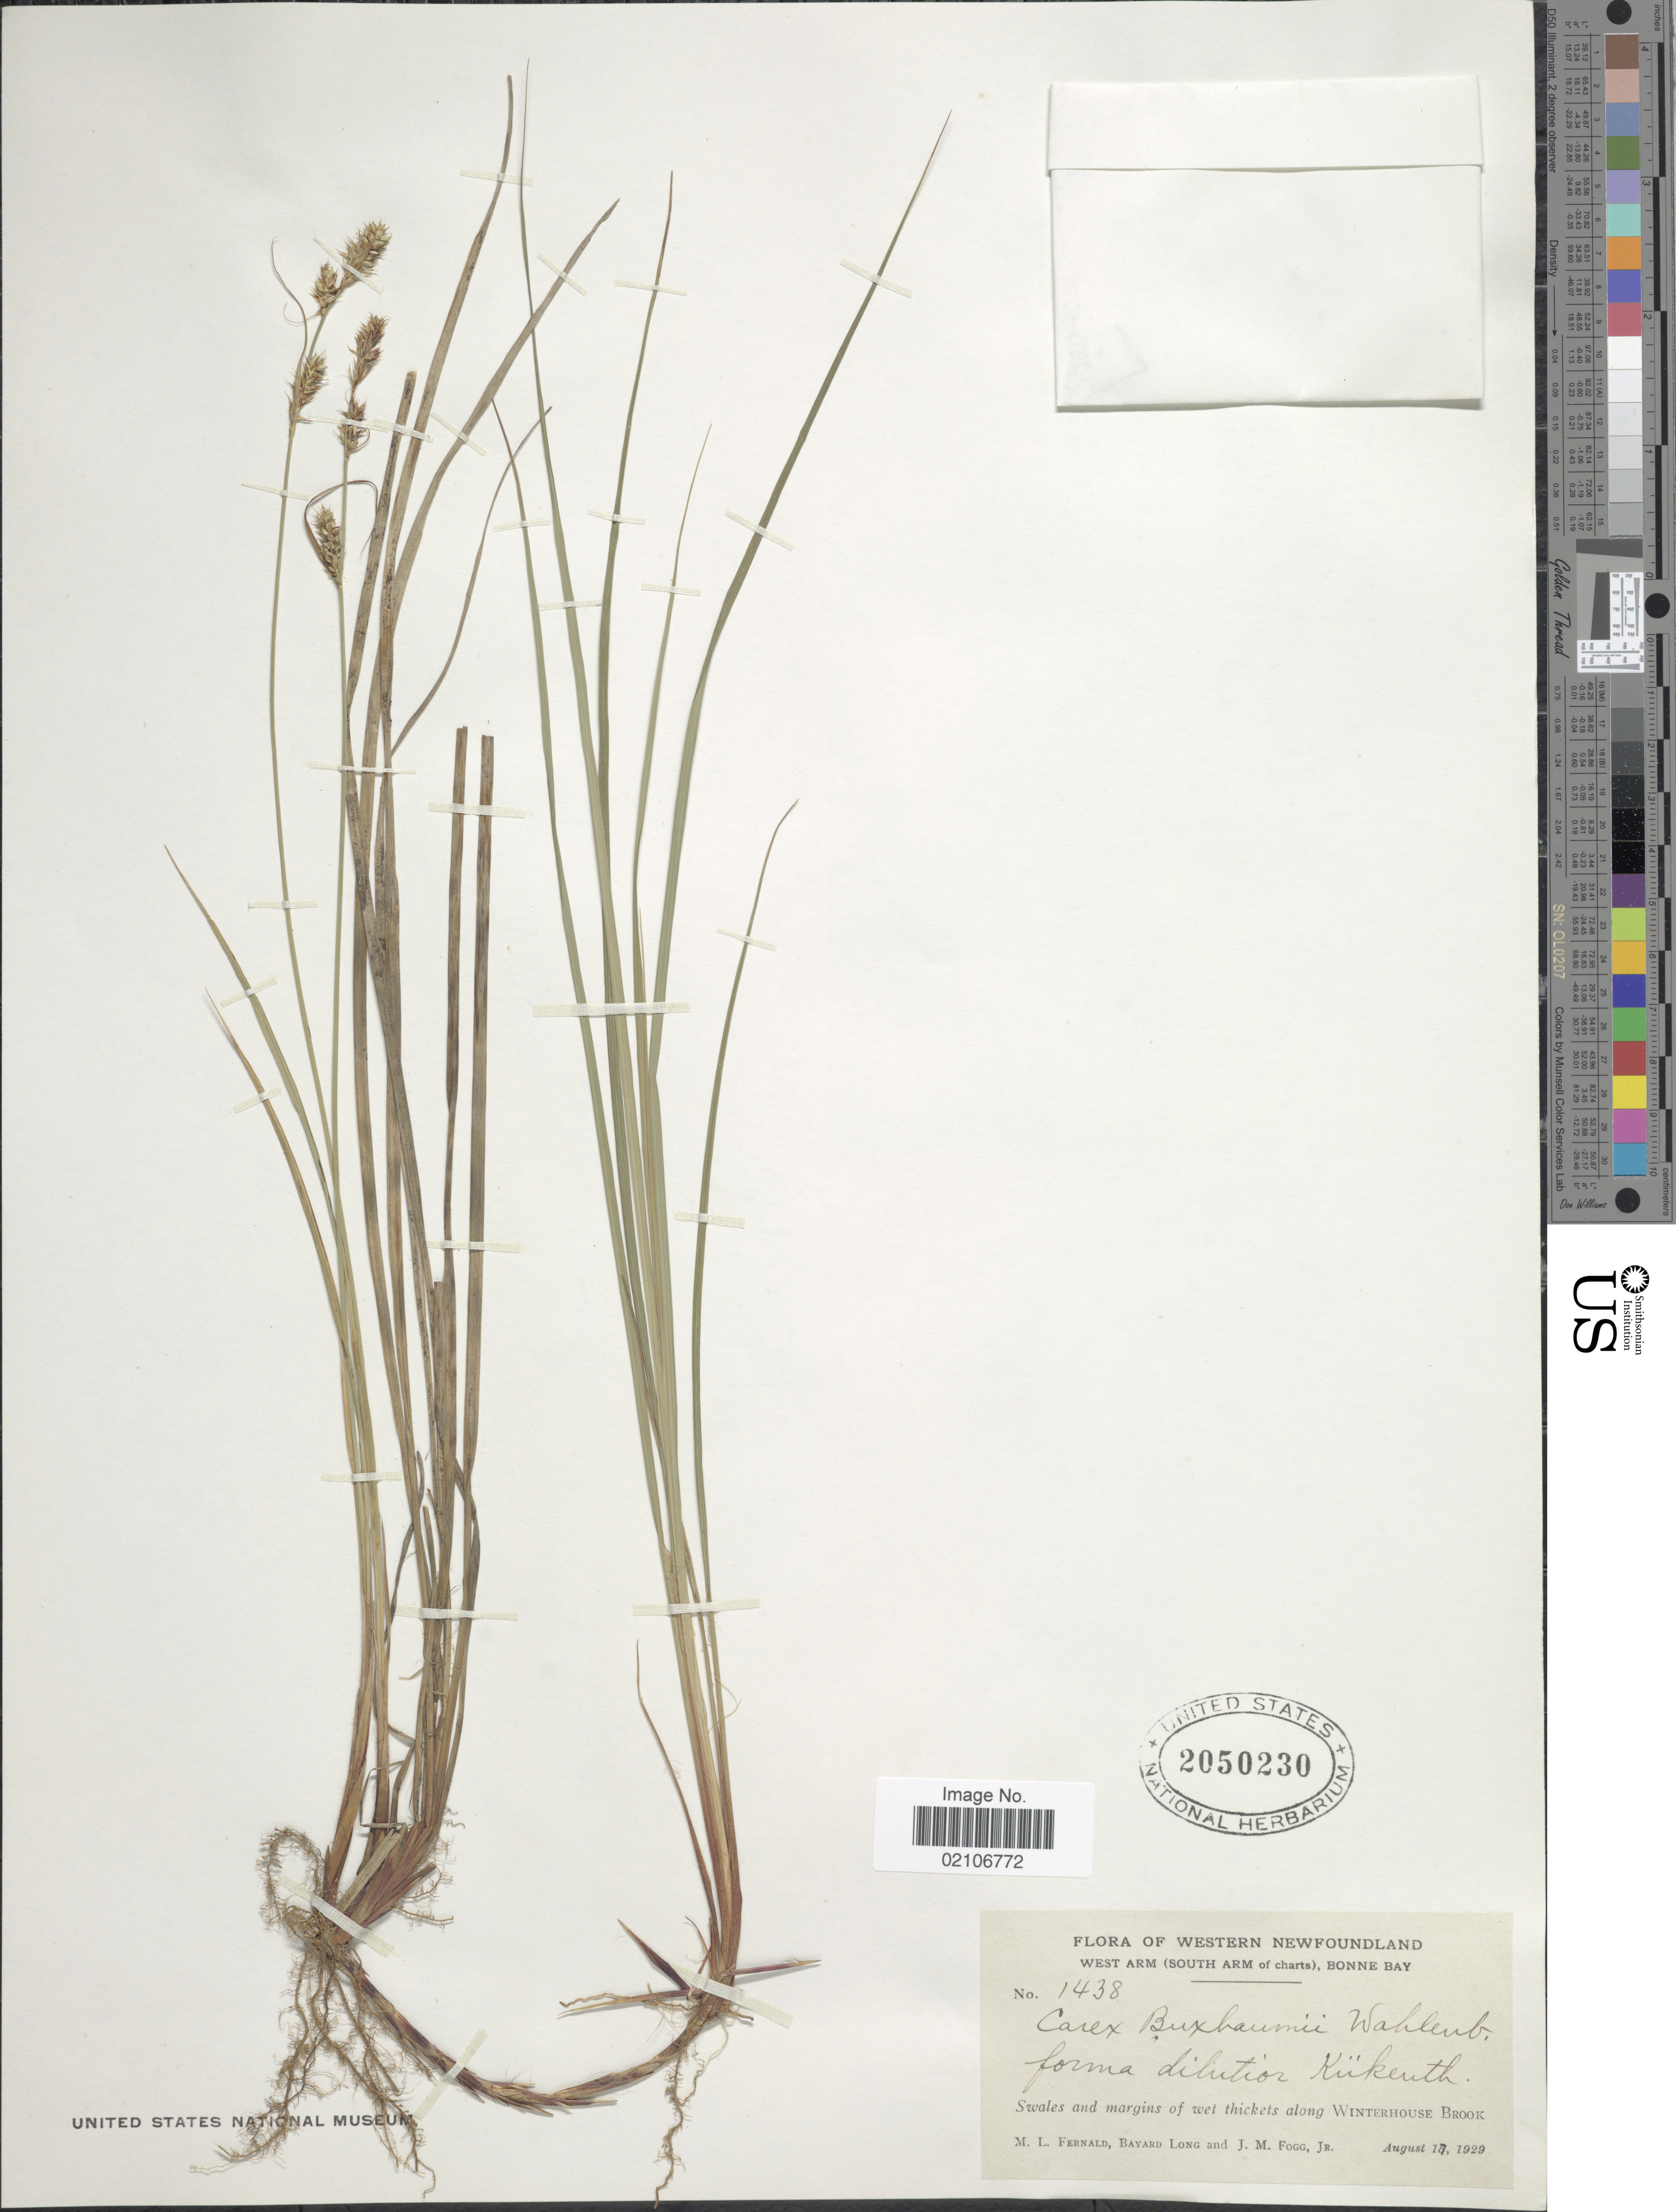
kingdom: Plantae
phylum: Tracheophyta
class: Liliopsida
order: Poales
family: Cyperaceae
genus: Carex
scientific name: Carex buxbaumii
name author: Wahlenb.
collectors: M. L. Fernald, B. Long & J. Fogg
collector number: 1438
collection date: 1929-08-17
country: Canada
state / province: Newfoundland and Labrador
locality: Western Newfoundland. West Arm (South Arm of charts), Bonne Bay. Swales and margins of wet thickets along Winterhouse Brook.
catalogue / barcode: US 2050230